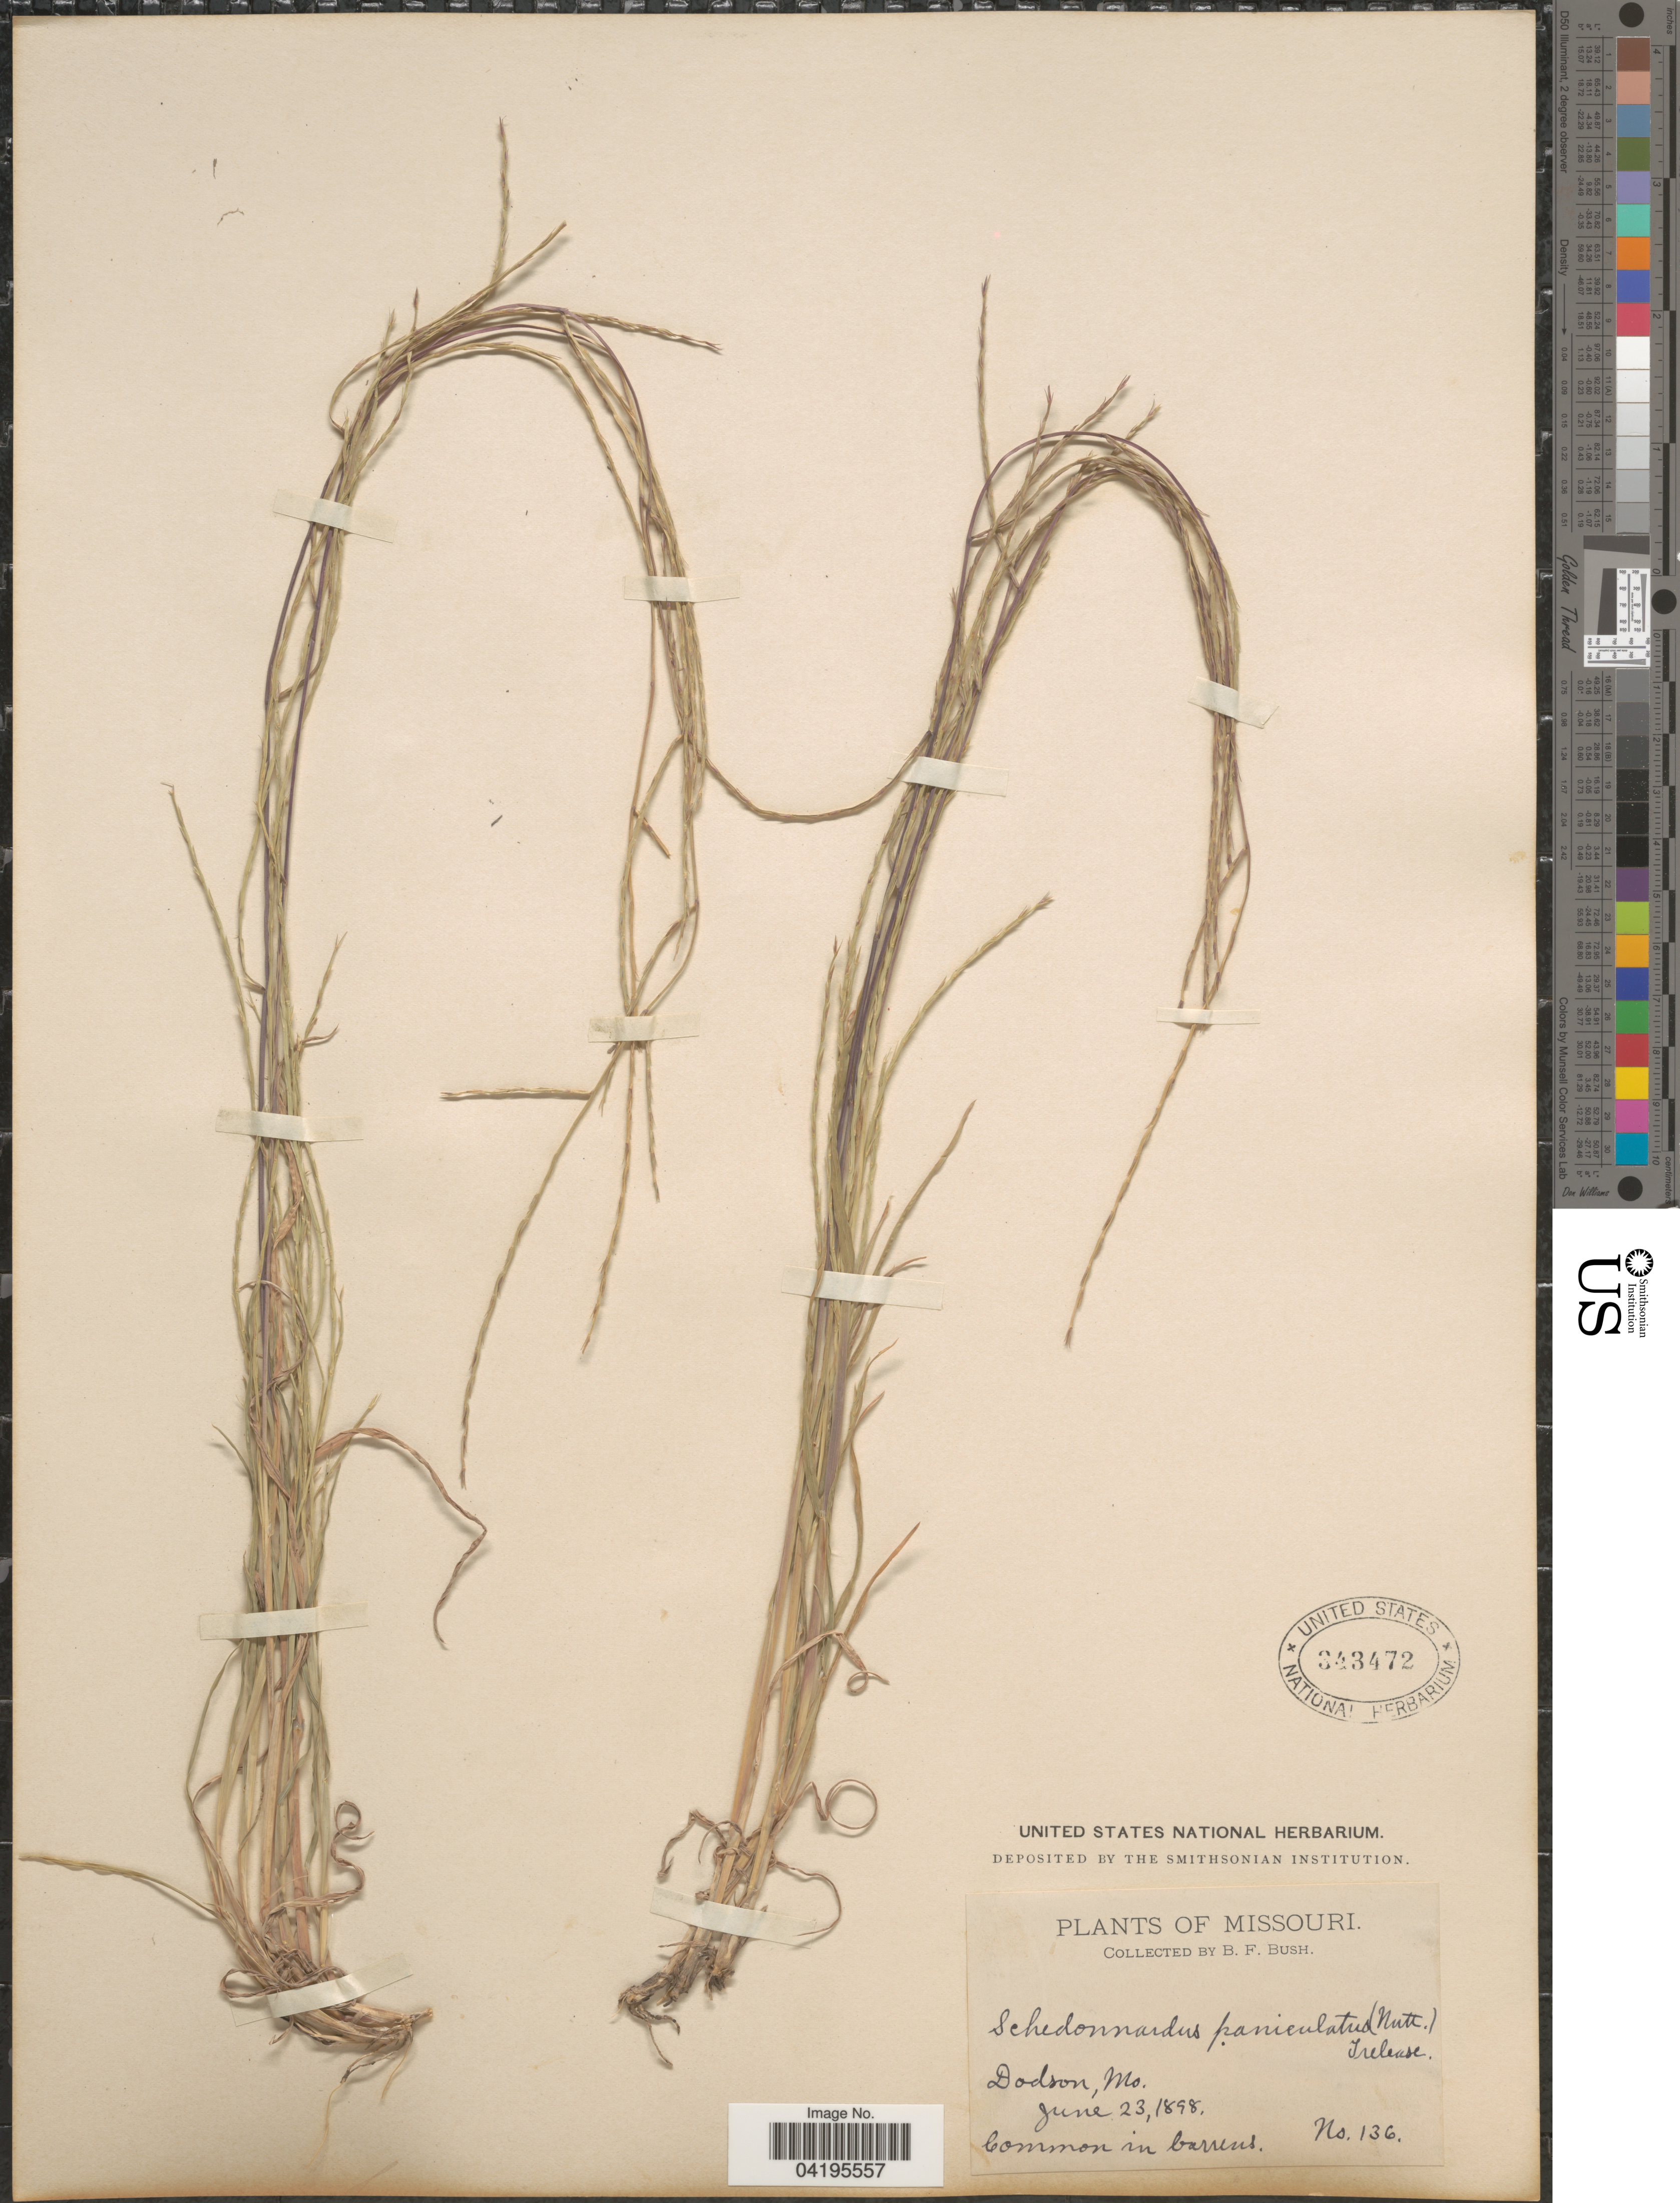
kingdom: Plantae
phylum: Tracheophyta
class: Liliopsida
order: Poales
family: Poaceae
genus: Muhlenbergia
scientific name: Muhlenbergia paniculata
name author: (Nutt.) Columbus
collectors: B. F. Bush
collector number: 136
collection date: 1898-06-23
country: United States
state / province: Missouri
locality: Dodson.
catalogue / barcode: US 343472